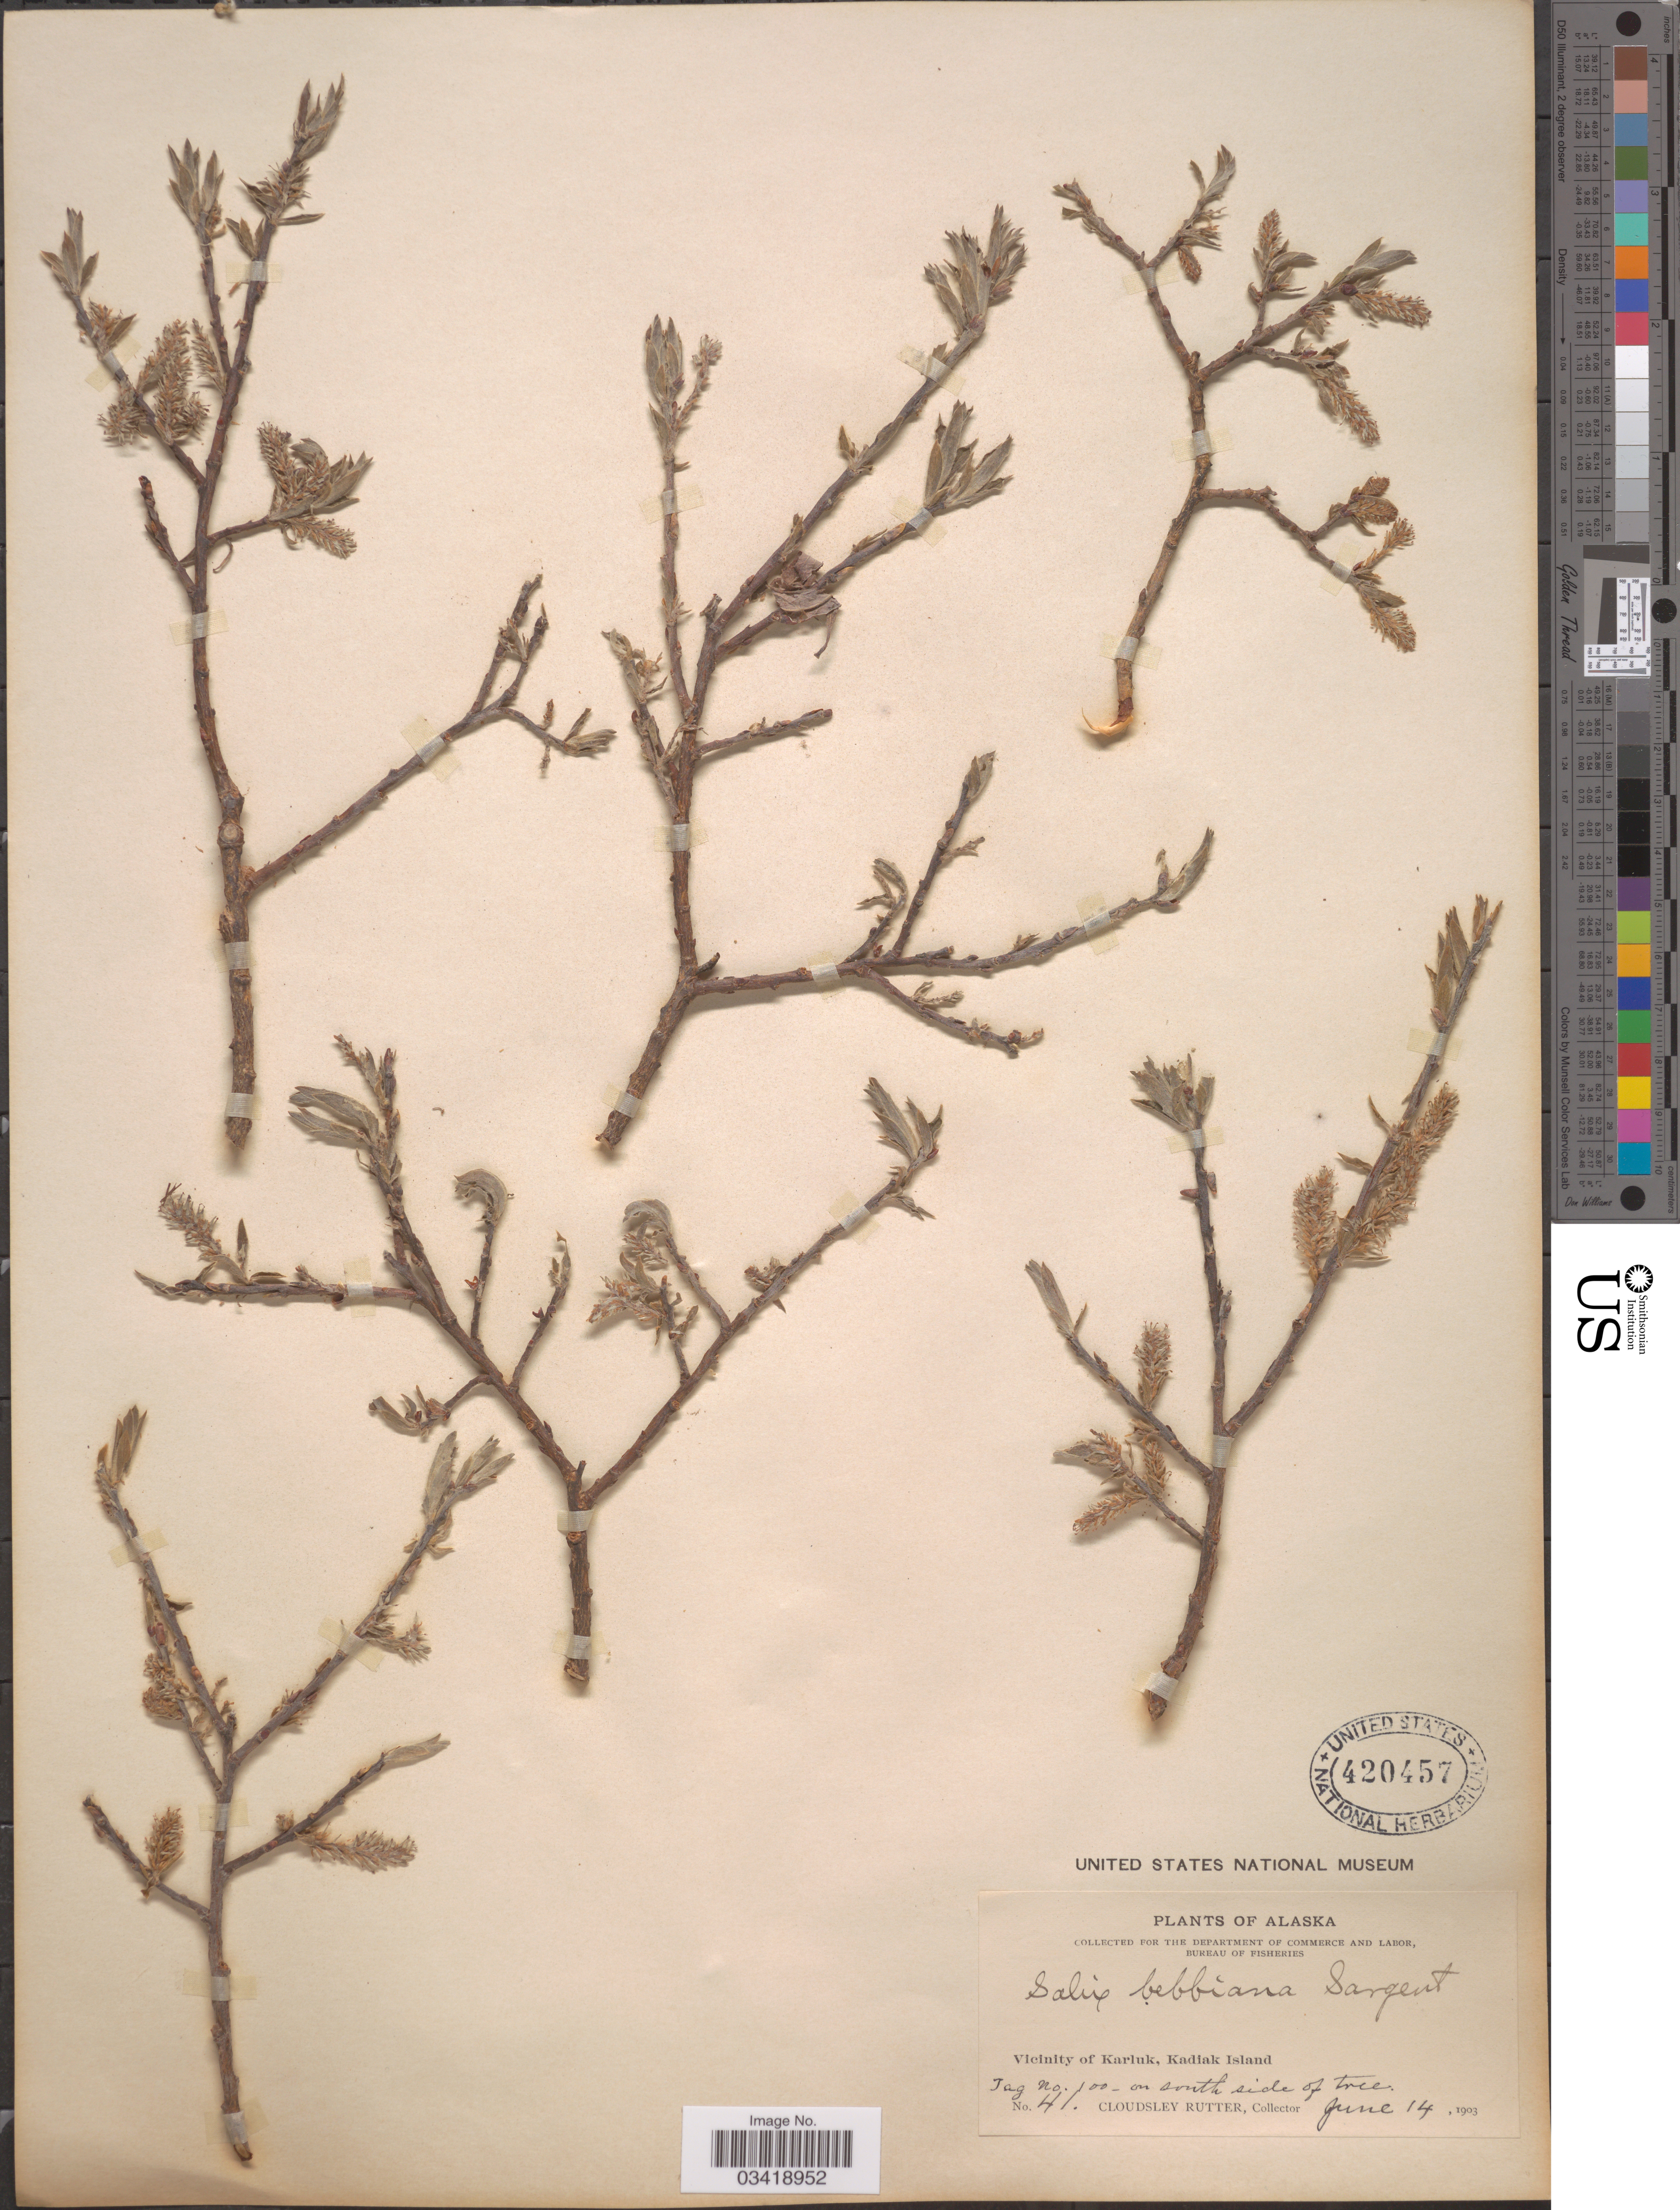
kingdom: Plantae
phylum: Tracheophyta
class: Magnoliopsida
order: Malpighiales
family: Salicaceae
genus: Salix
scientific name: Salix bebbiana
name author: Sarg.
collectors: C. Rutter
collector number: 41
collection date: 1903-06-14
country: United States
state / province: Alaska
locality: Vicinity of Karluk, Kadiak Island.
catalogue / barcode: US 420457